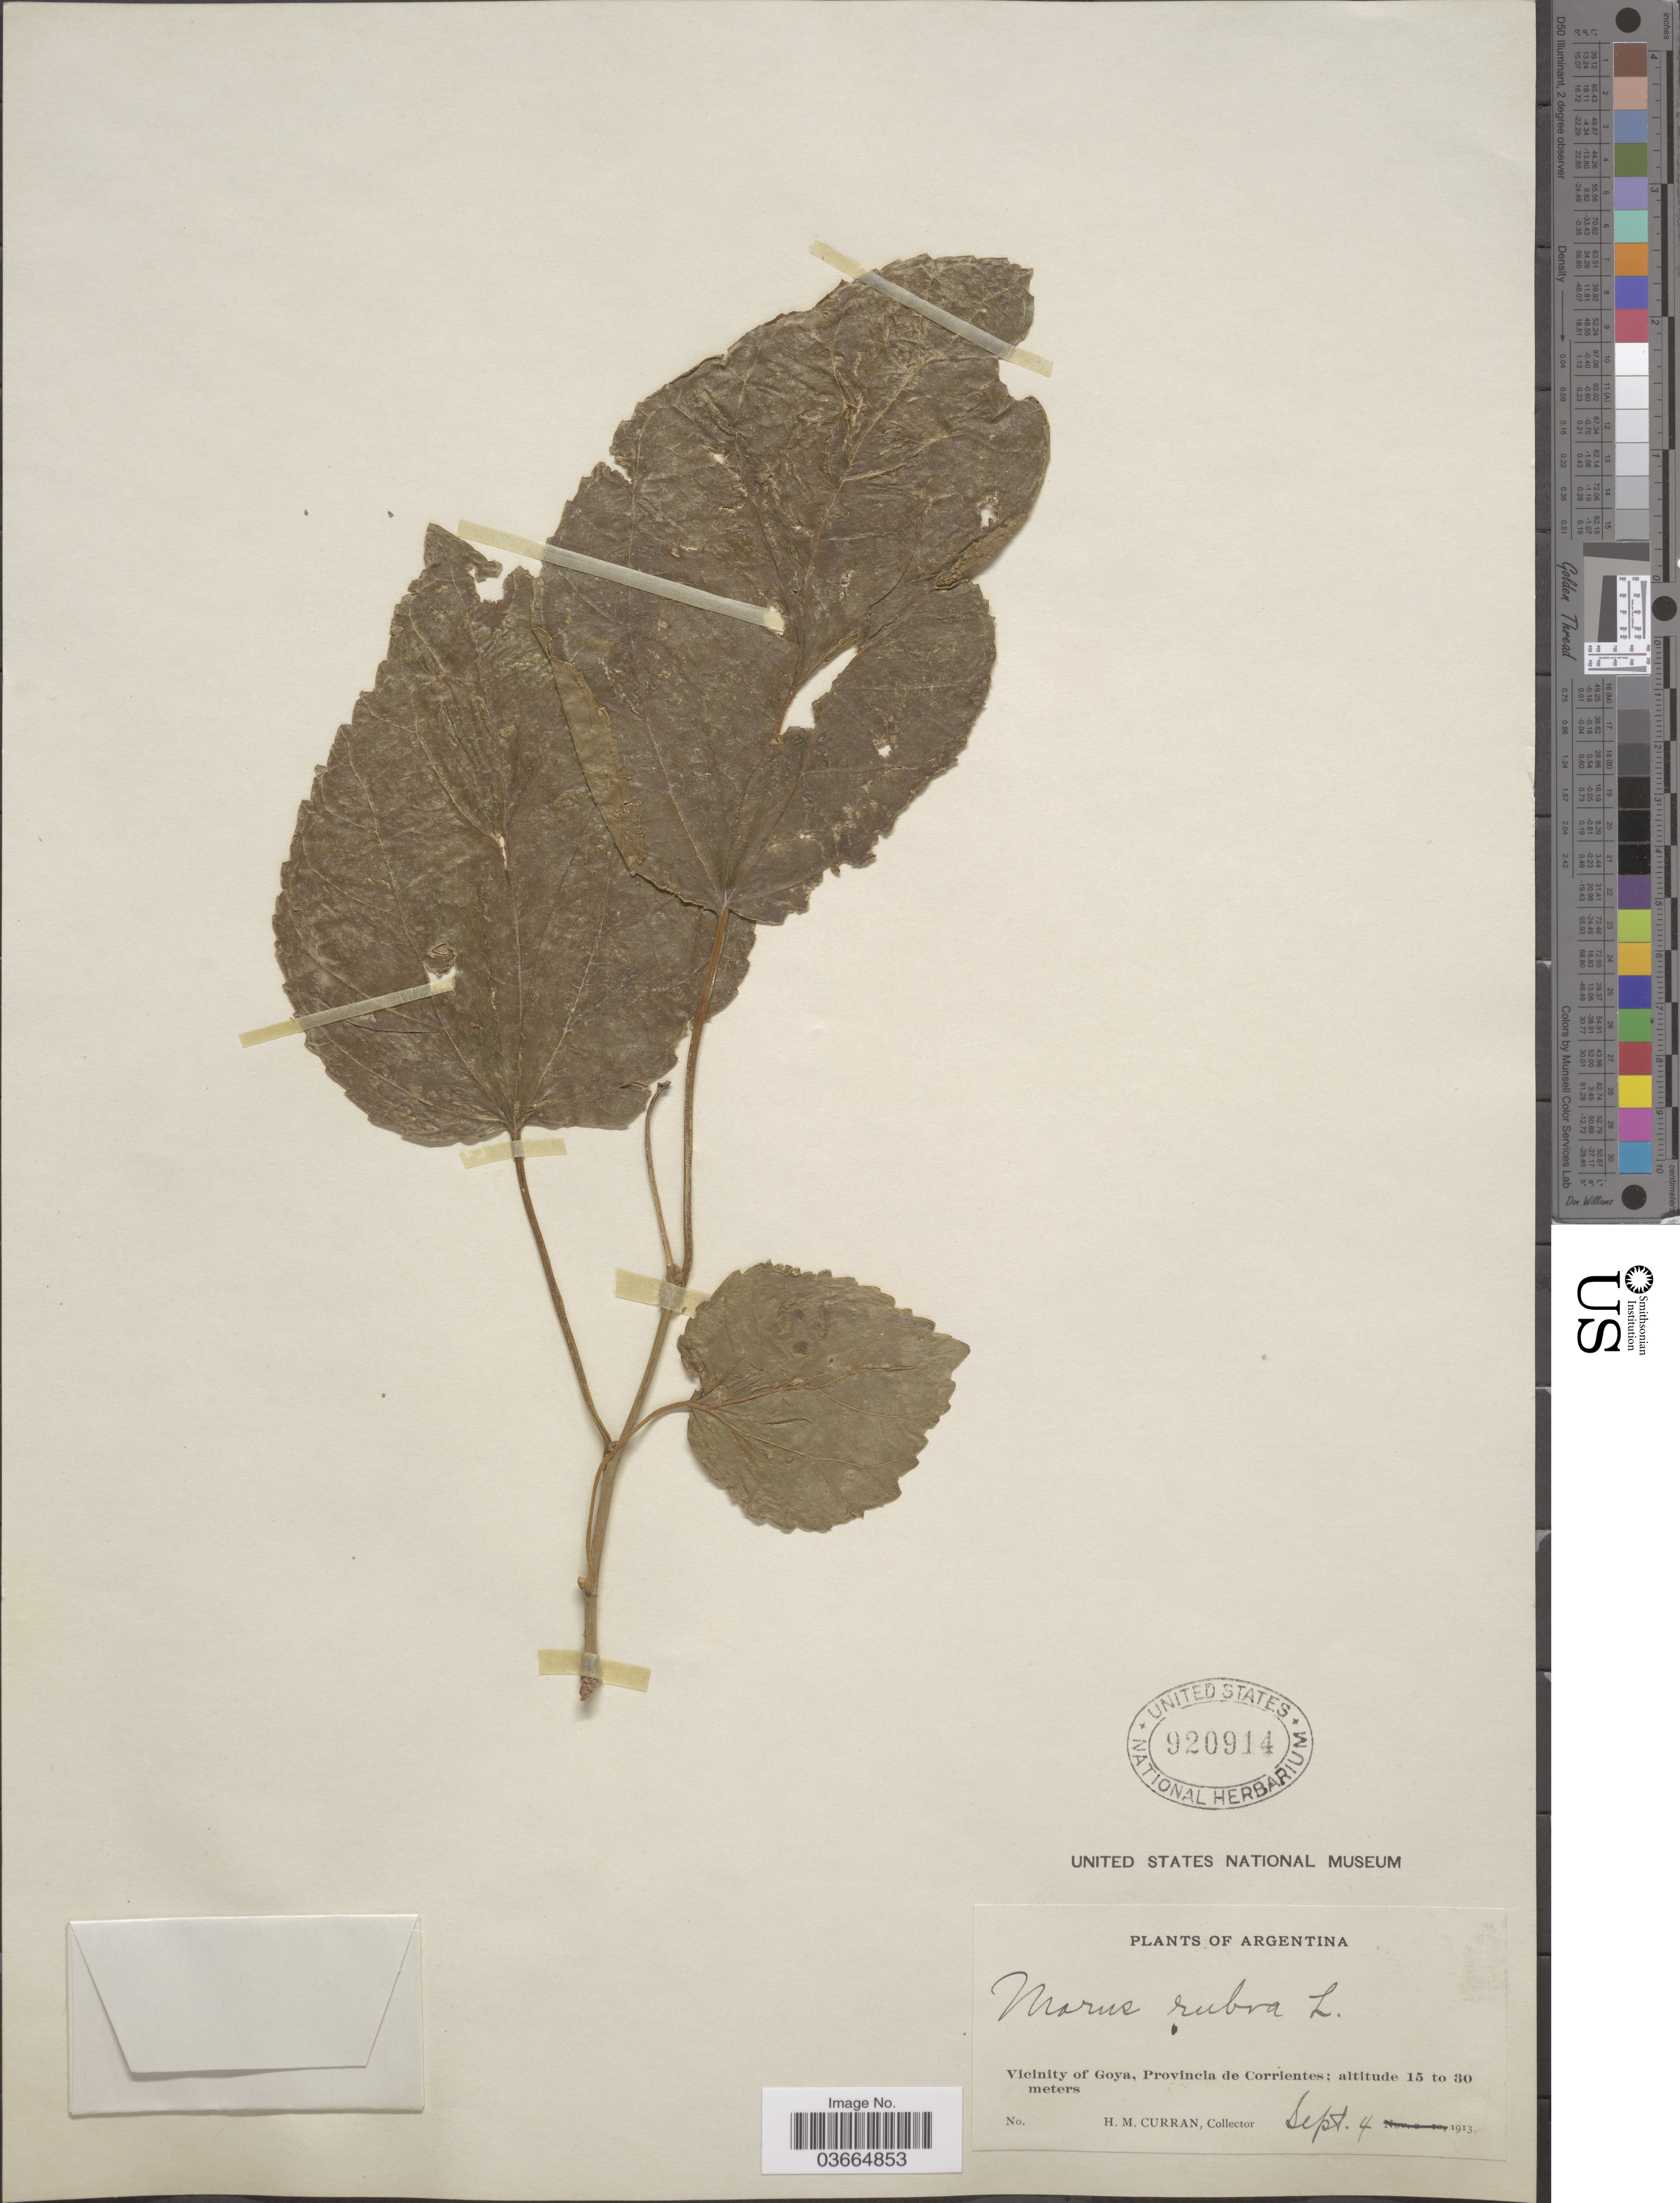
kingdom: Plantae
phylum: Tracheophyta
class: Magnoliopsida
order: Rosales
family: Moraceae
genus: Morus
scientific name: Morus rubra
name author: L.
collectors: H. M. Curran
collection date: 1913-09-04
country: Argentina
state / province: Corrientes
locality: Vicinity of Goya, Provincia de Corrientes.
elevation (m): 15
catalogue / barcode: US 920914